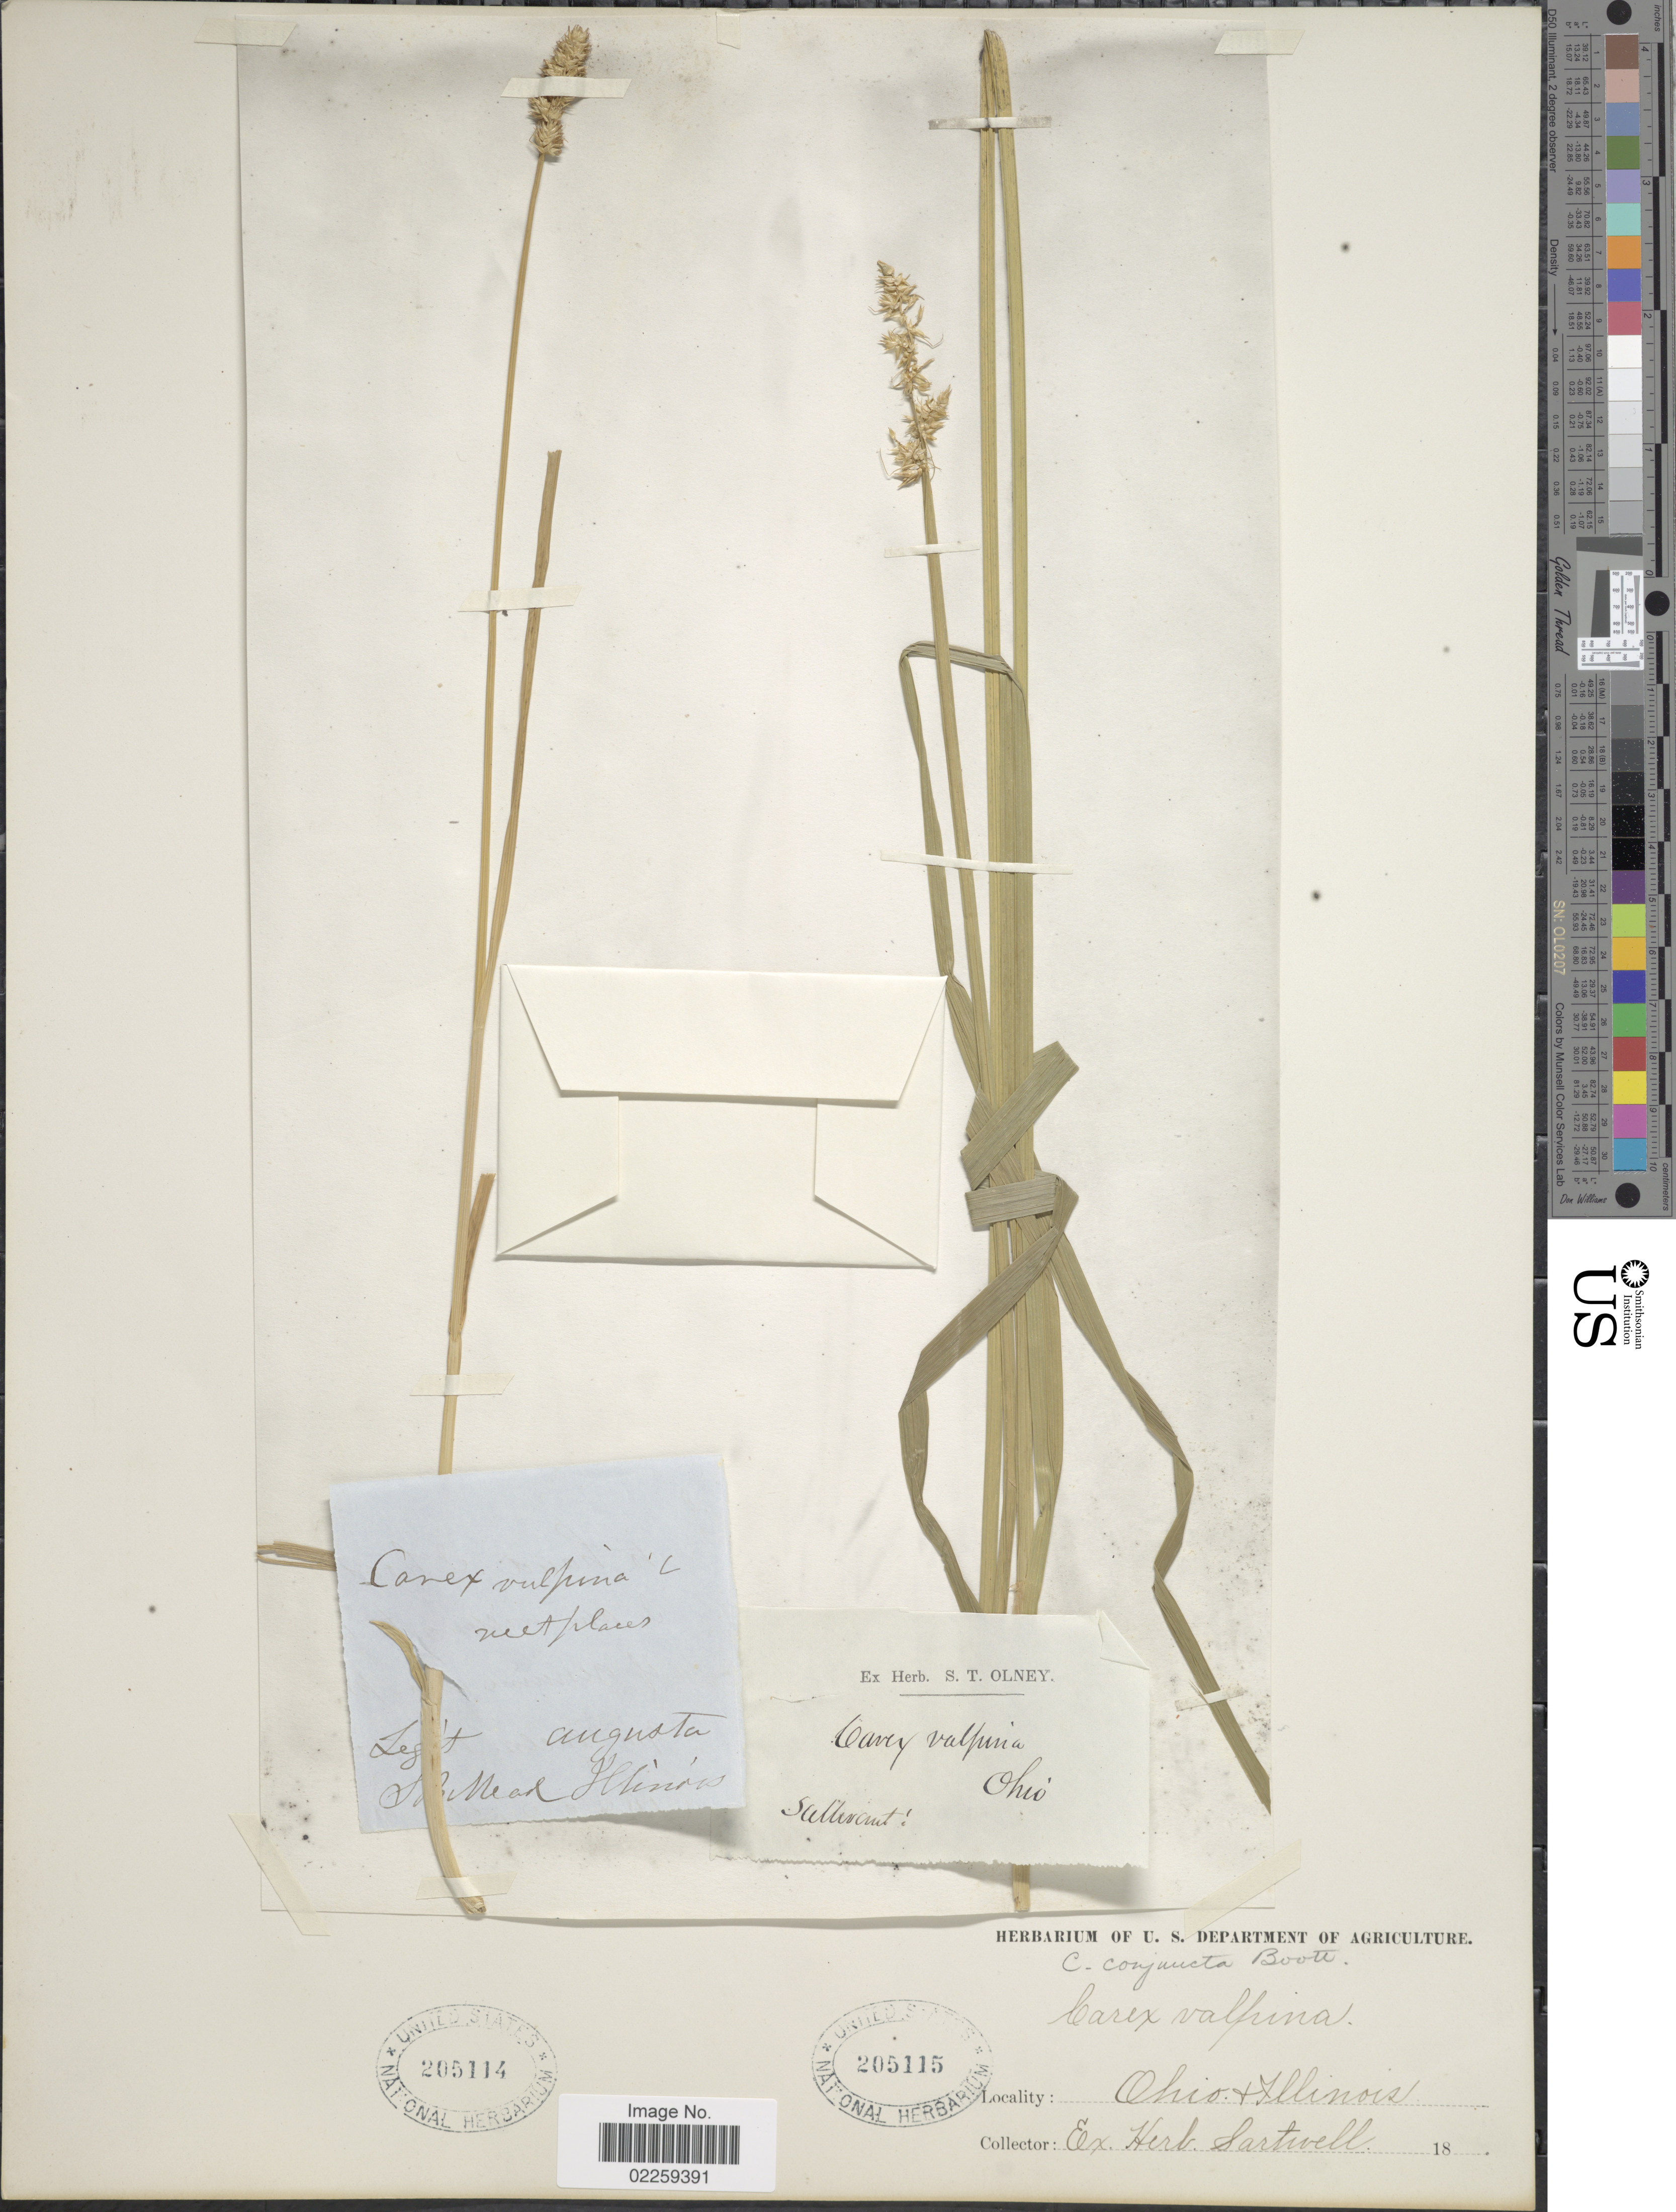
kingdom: Plantae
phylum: Tracheophyta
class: Liliopsida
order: Poales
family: Cyperaceae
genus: Carex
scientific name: Carex conjuncta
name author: Boott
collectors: Ex herb. S. T. Olney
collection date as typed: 18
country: United States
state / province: Ohio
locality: Sullivante [interpreted]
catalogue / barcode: US 205115